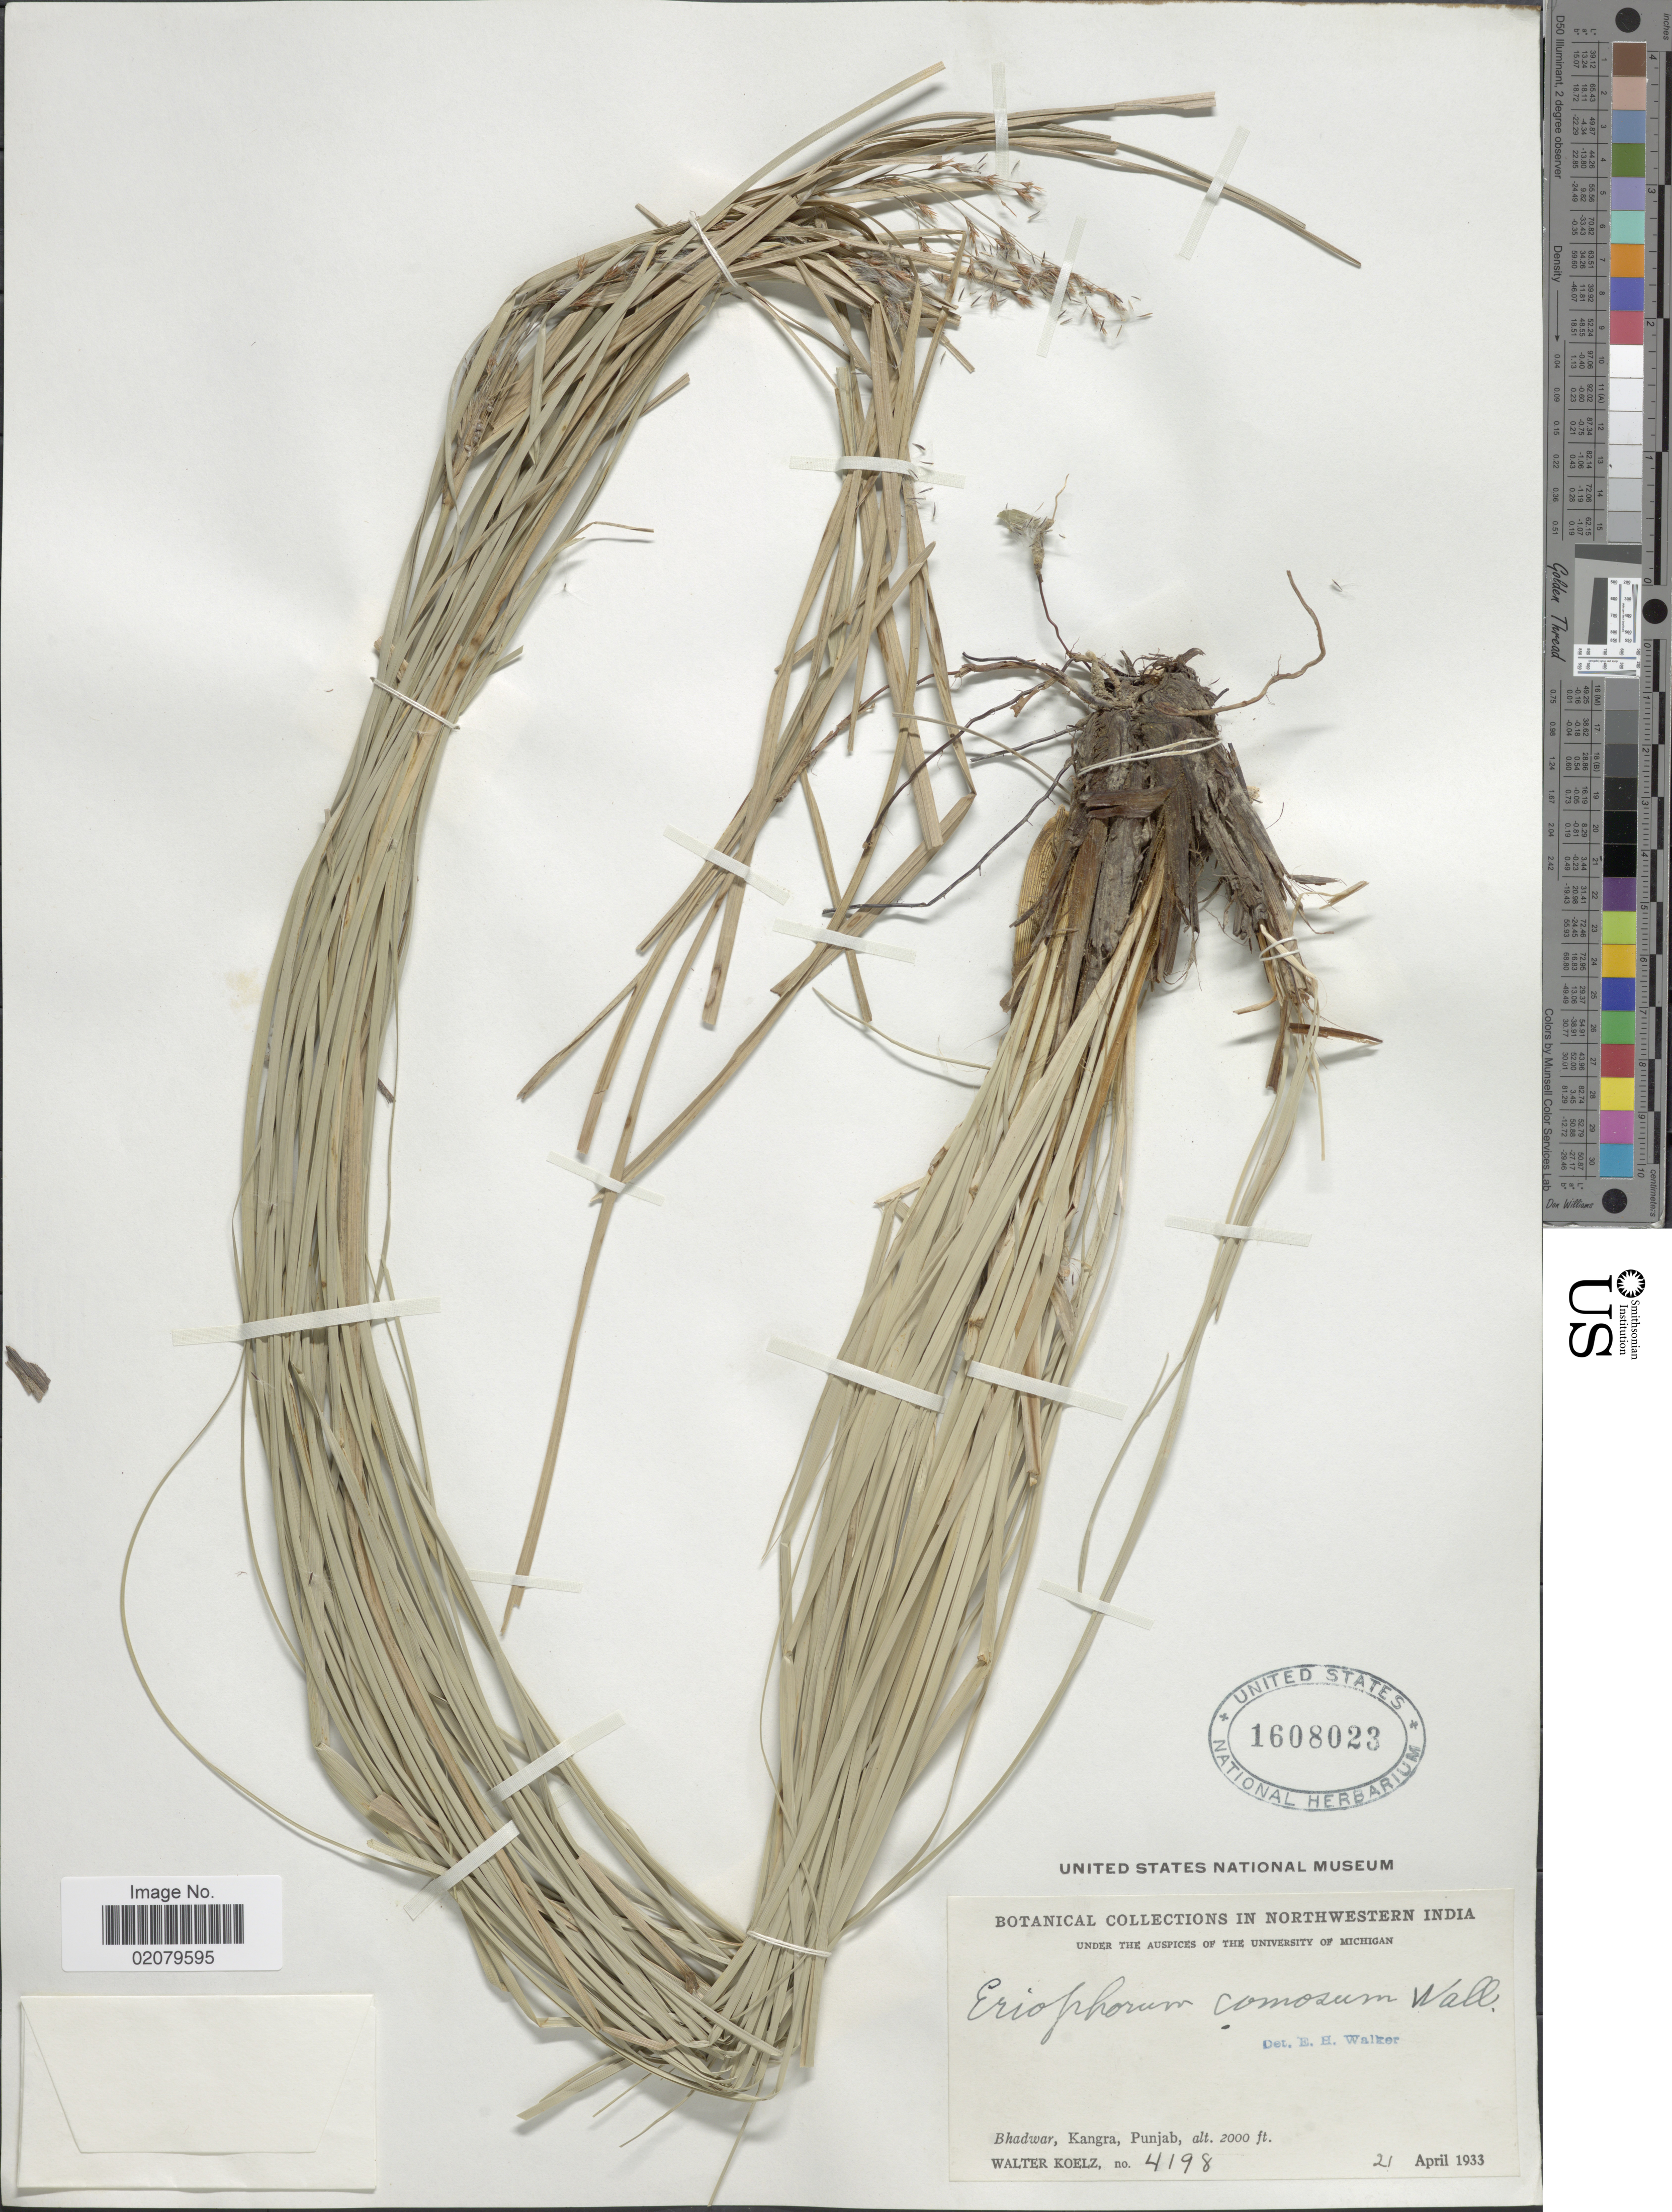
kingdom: Plantae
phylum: Tracheophyta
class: Liliopsida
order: Poales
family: Cyperaceae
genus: Erioscirpus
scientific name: Erioscirpus comosus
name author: (Wall.) Palla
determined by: Strong, Mark T., (BOT), Smithsonian Institution - National Museum of Natural History (UNITED STATES)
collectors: W. N. Koelz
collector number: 4198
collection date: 1933-04-21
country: India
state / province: Punjab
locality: Bhadwar, Kangra, Punjab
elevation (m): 610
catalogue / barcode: US 1608023